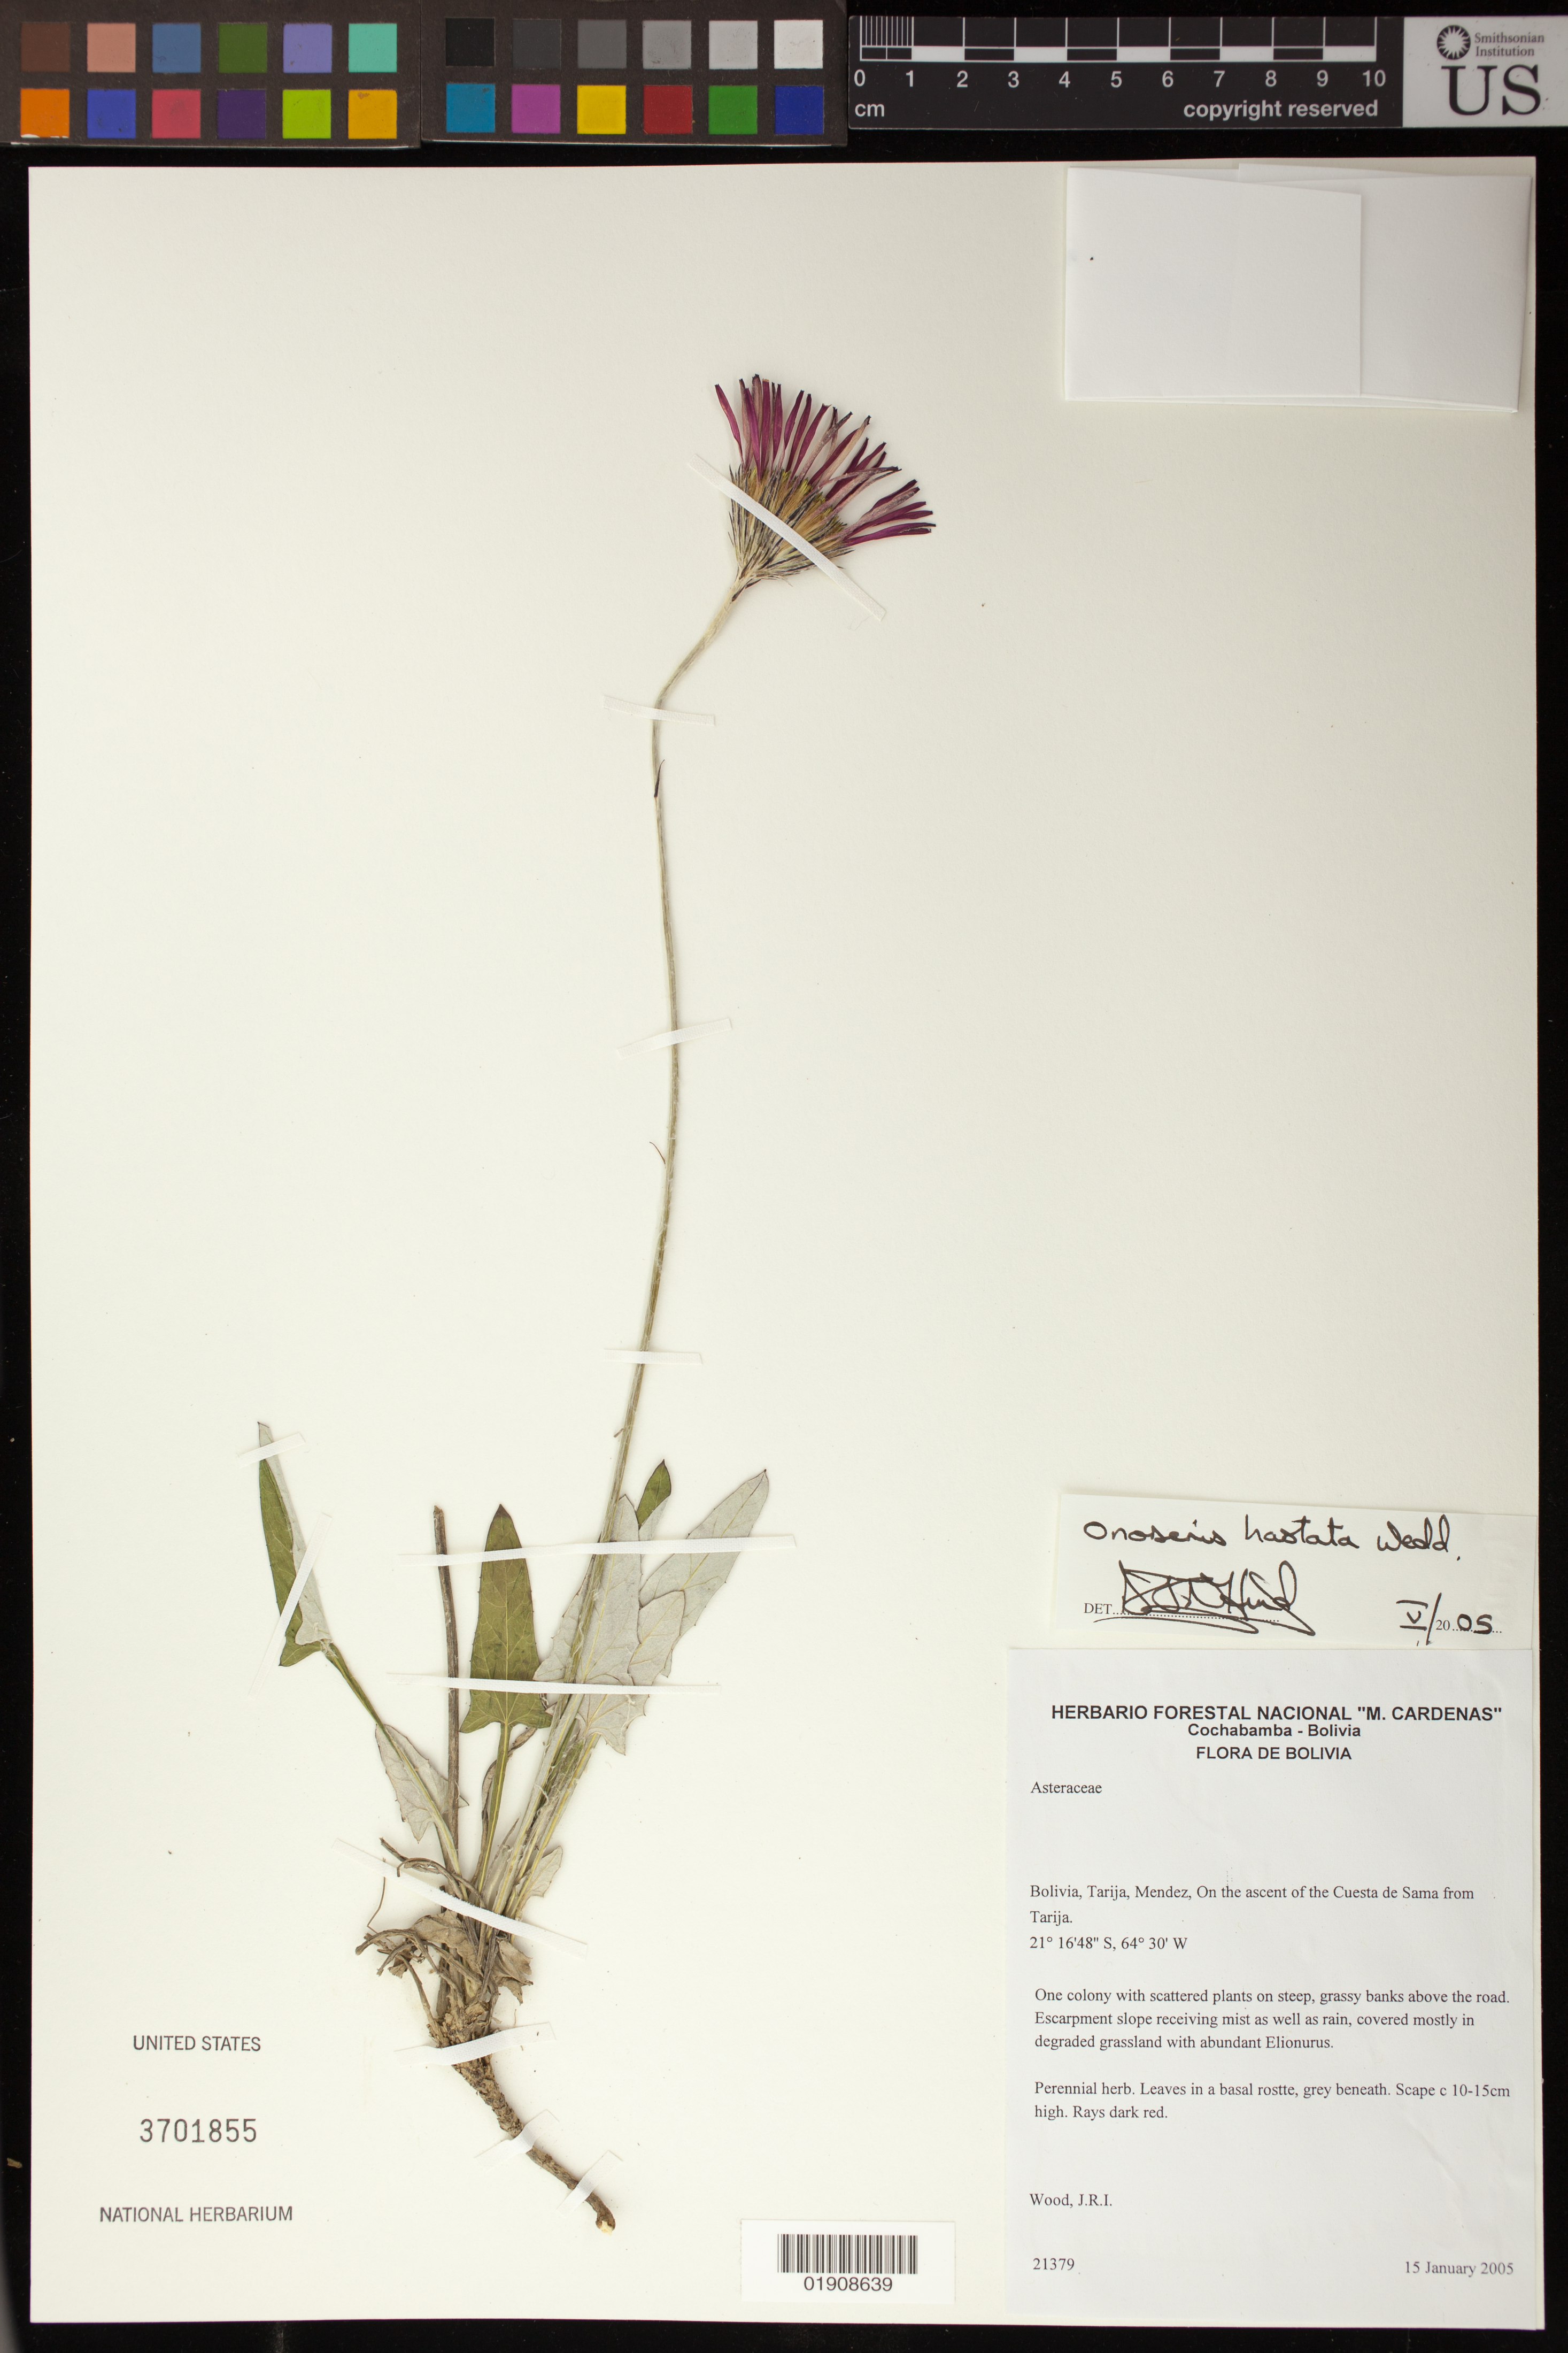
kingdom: Plantae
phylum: Tracheophyta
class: Magnoliopsida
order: Asterales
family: Asteraceae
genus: Onoseris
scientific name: Onoseris hastata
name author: Wedd.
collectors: J. R. I. Wood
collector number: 21379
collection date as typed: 15 January 2005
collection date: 2005-01-15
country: Bolivia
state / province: Cochabamba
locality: Tarija, Mendez, on he ascent of the Cuesta de Sama from Tarija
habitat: One colony with scattered plants on steep, grassy banks above the road. Escarpment slope receiving mist as well as rain, covered mostly in degraded grassland with abundant Eliosnurus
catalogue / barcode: US 3701855